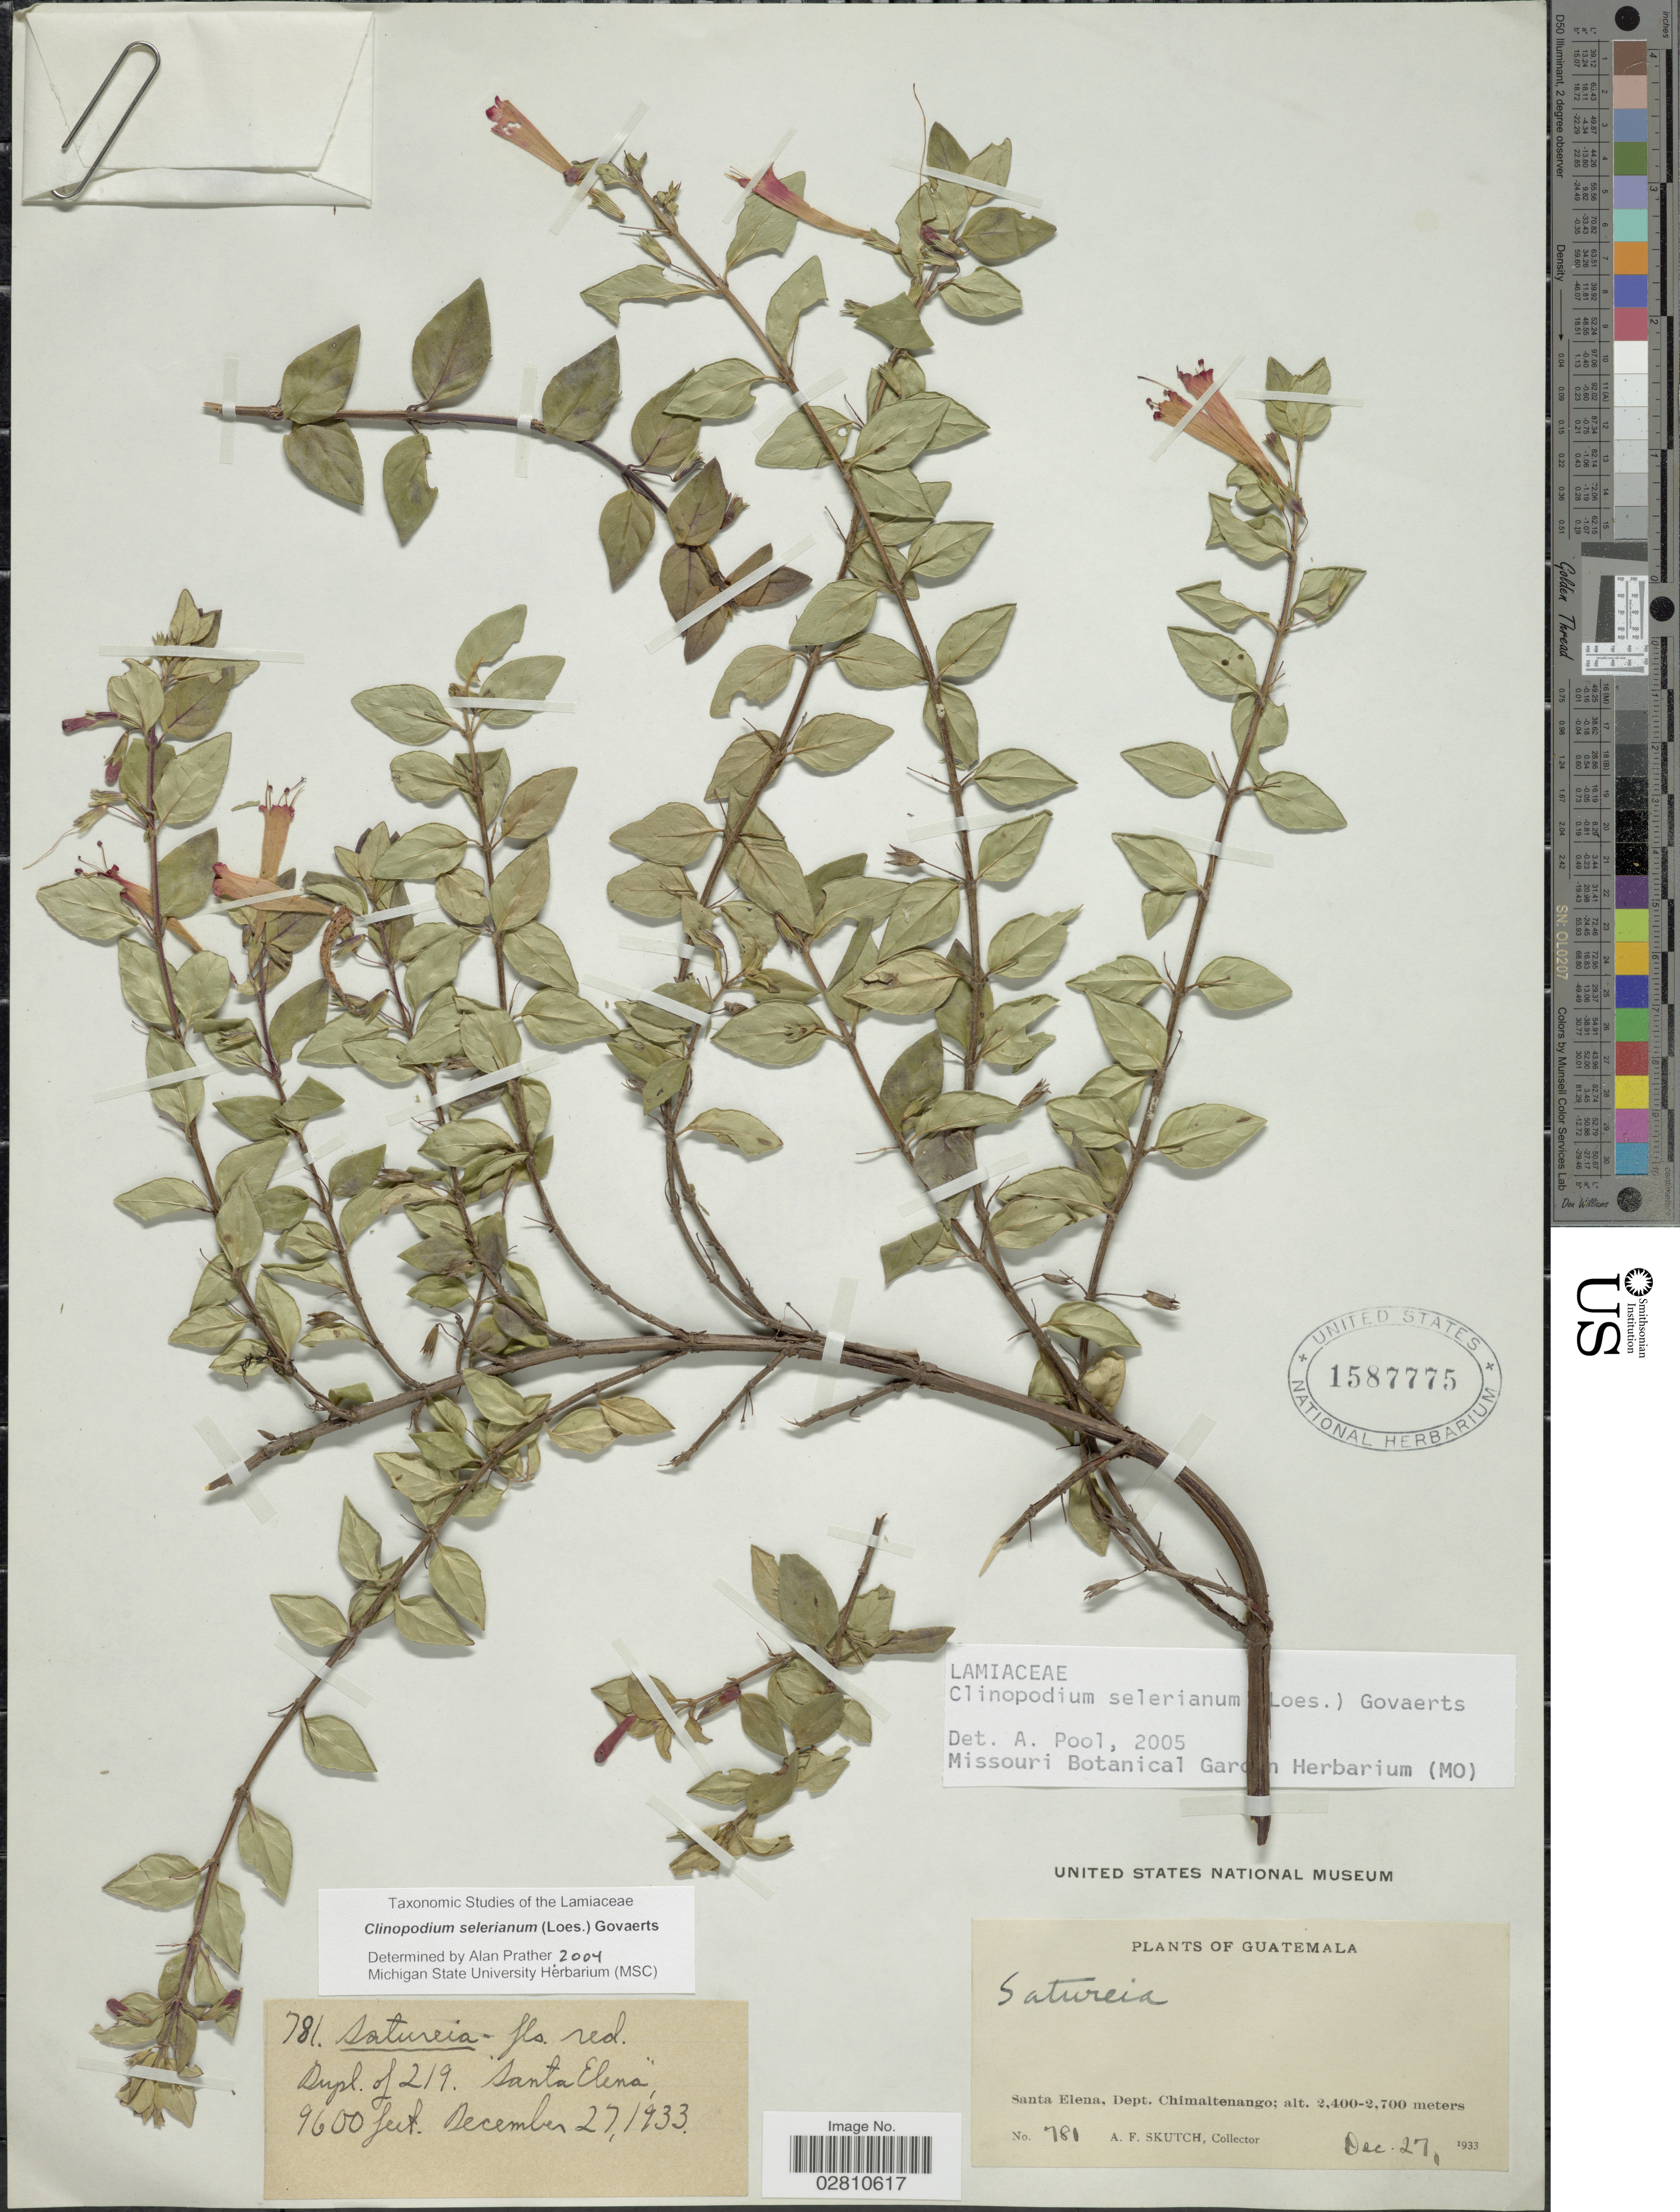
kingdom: Plantae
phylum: Tracheophyta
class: Magnoliopsida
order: Lamiales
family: Lamiaceae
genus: Clinopodium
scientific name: Clinopodium selerianum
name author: (Loes.) Govaerts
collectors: A. F. Skutch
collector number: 781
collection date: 1933-12-27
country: Guatemala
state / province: Chimaltenango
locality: Santa Elena, Dept. Chimaltenango.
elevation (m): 2926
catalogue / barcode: US 1587775